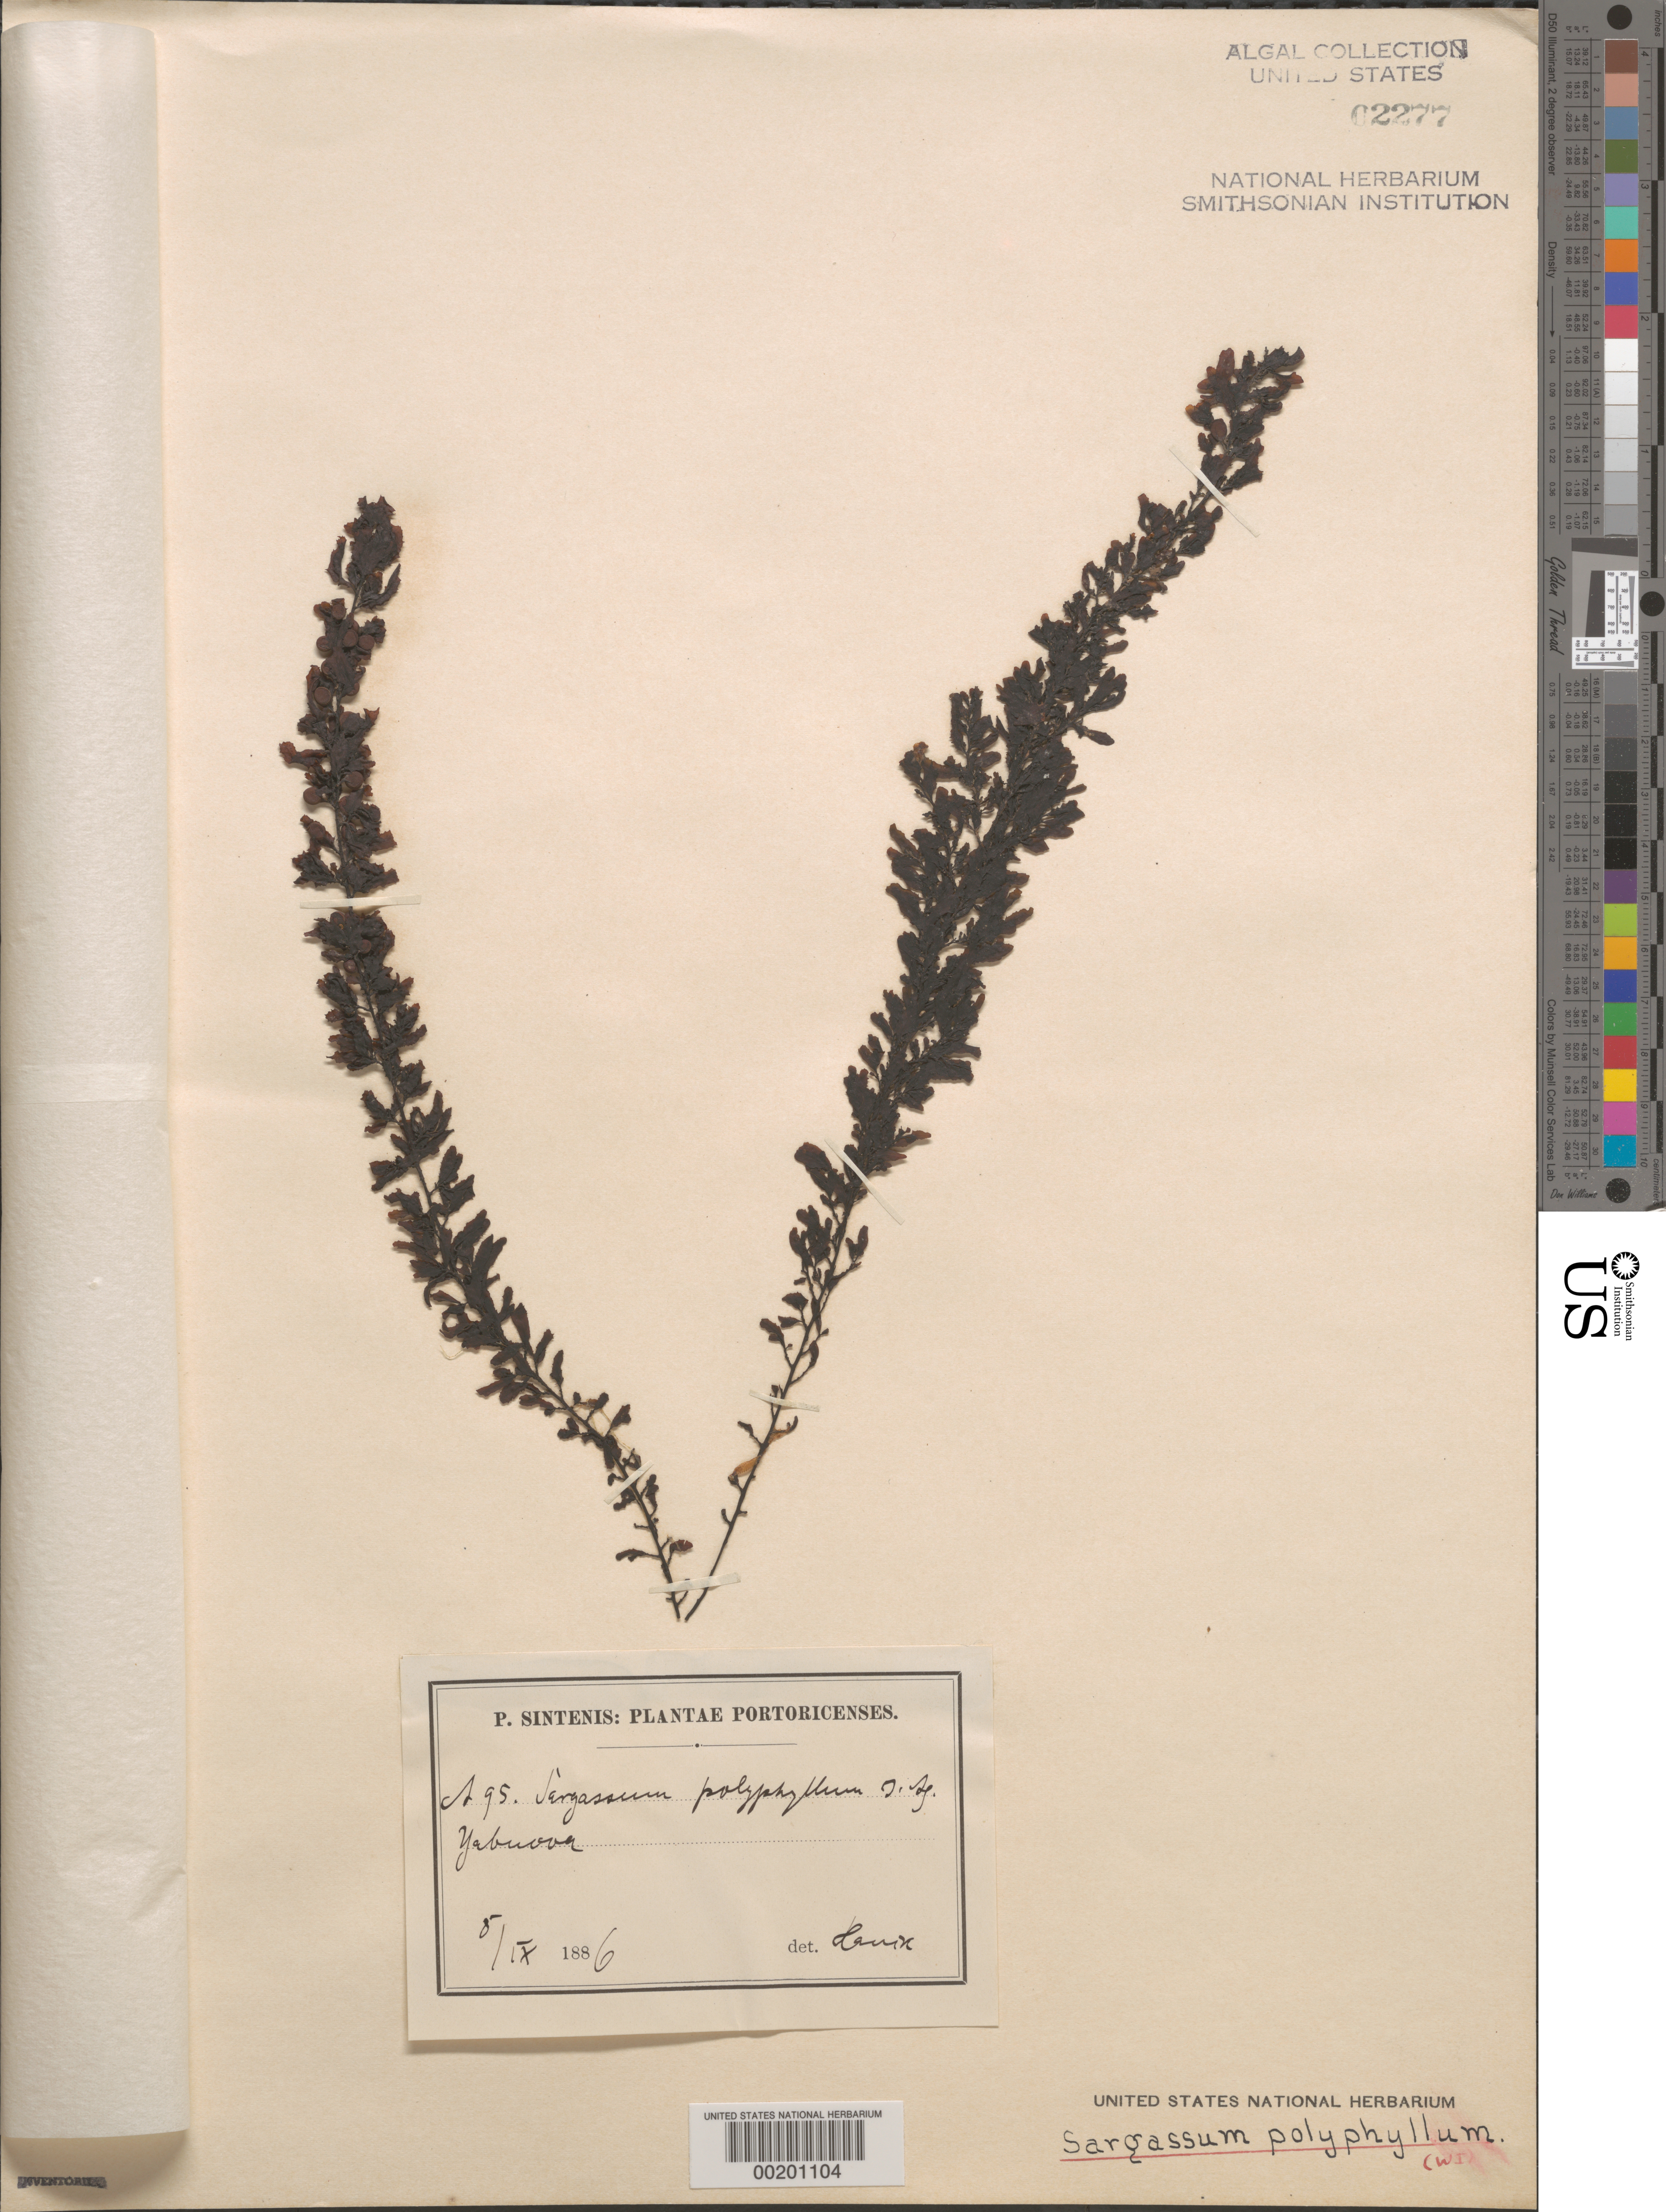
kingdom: Chromista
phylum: Ochrophyta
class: Phaeophyceae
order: Fucales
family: Sargassaceae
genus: Sargassum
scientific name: Sargassum polyphyllum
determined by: Hauck, Ferdinand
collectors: P. Sintenis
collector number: A95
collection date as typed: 05 Sep 1886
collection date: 1886-09-05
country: Puerto Rico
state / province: Yabucoa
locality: Yabucoa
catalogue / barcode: US 2277